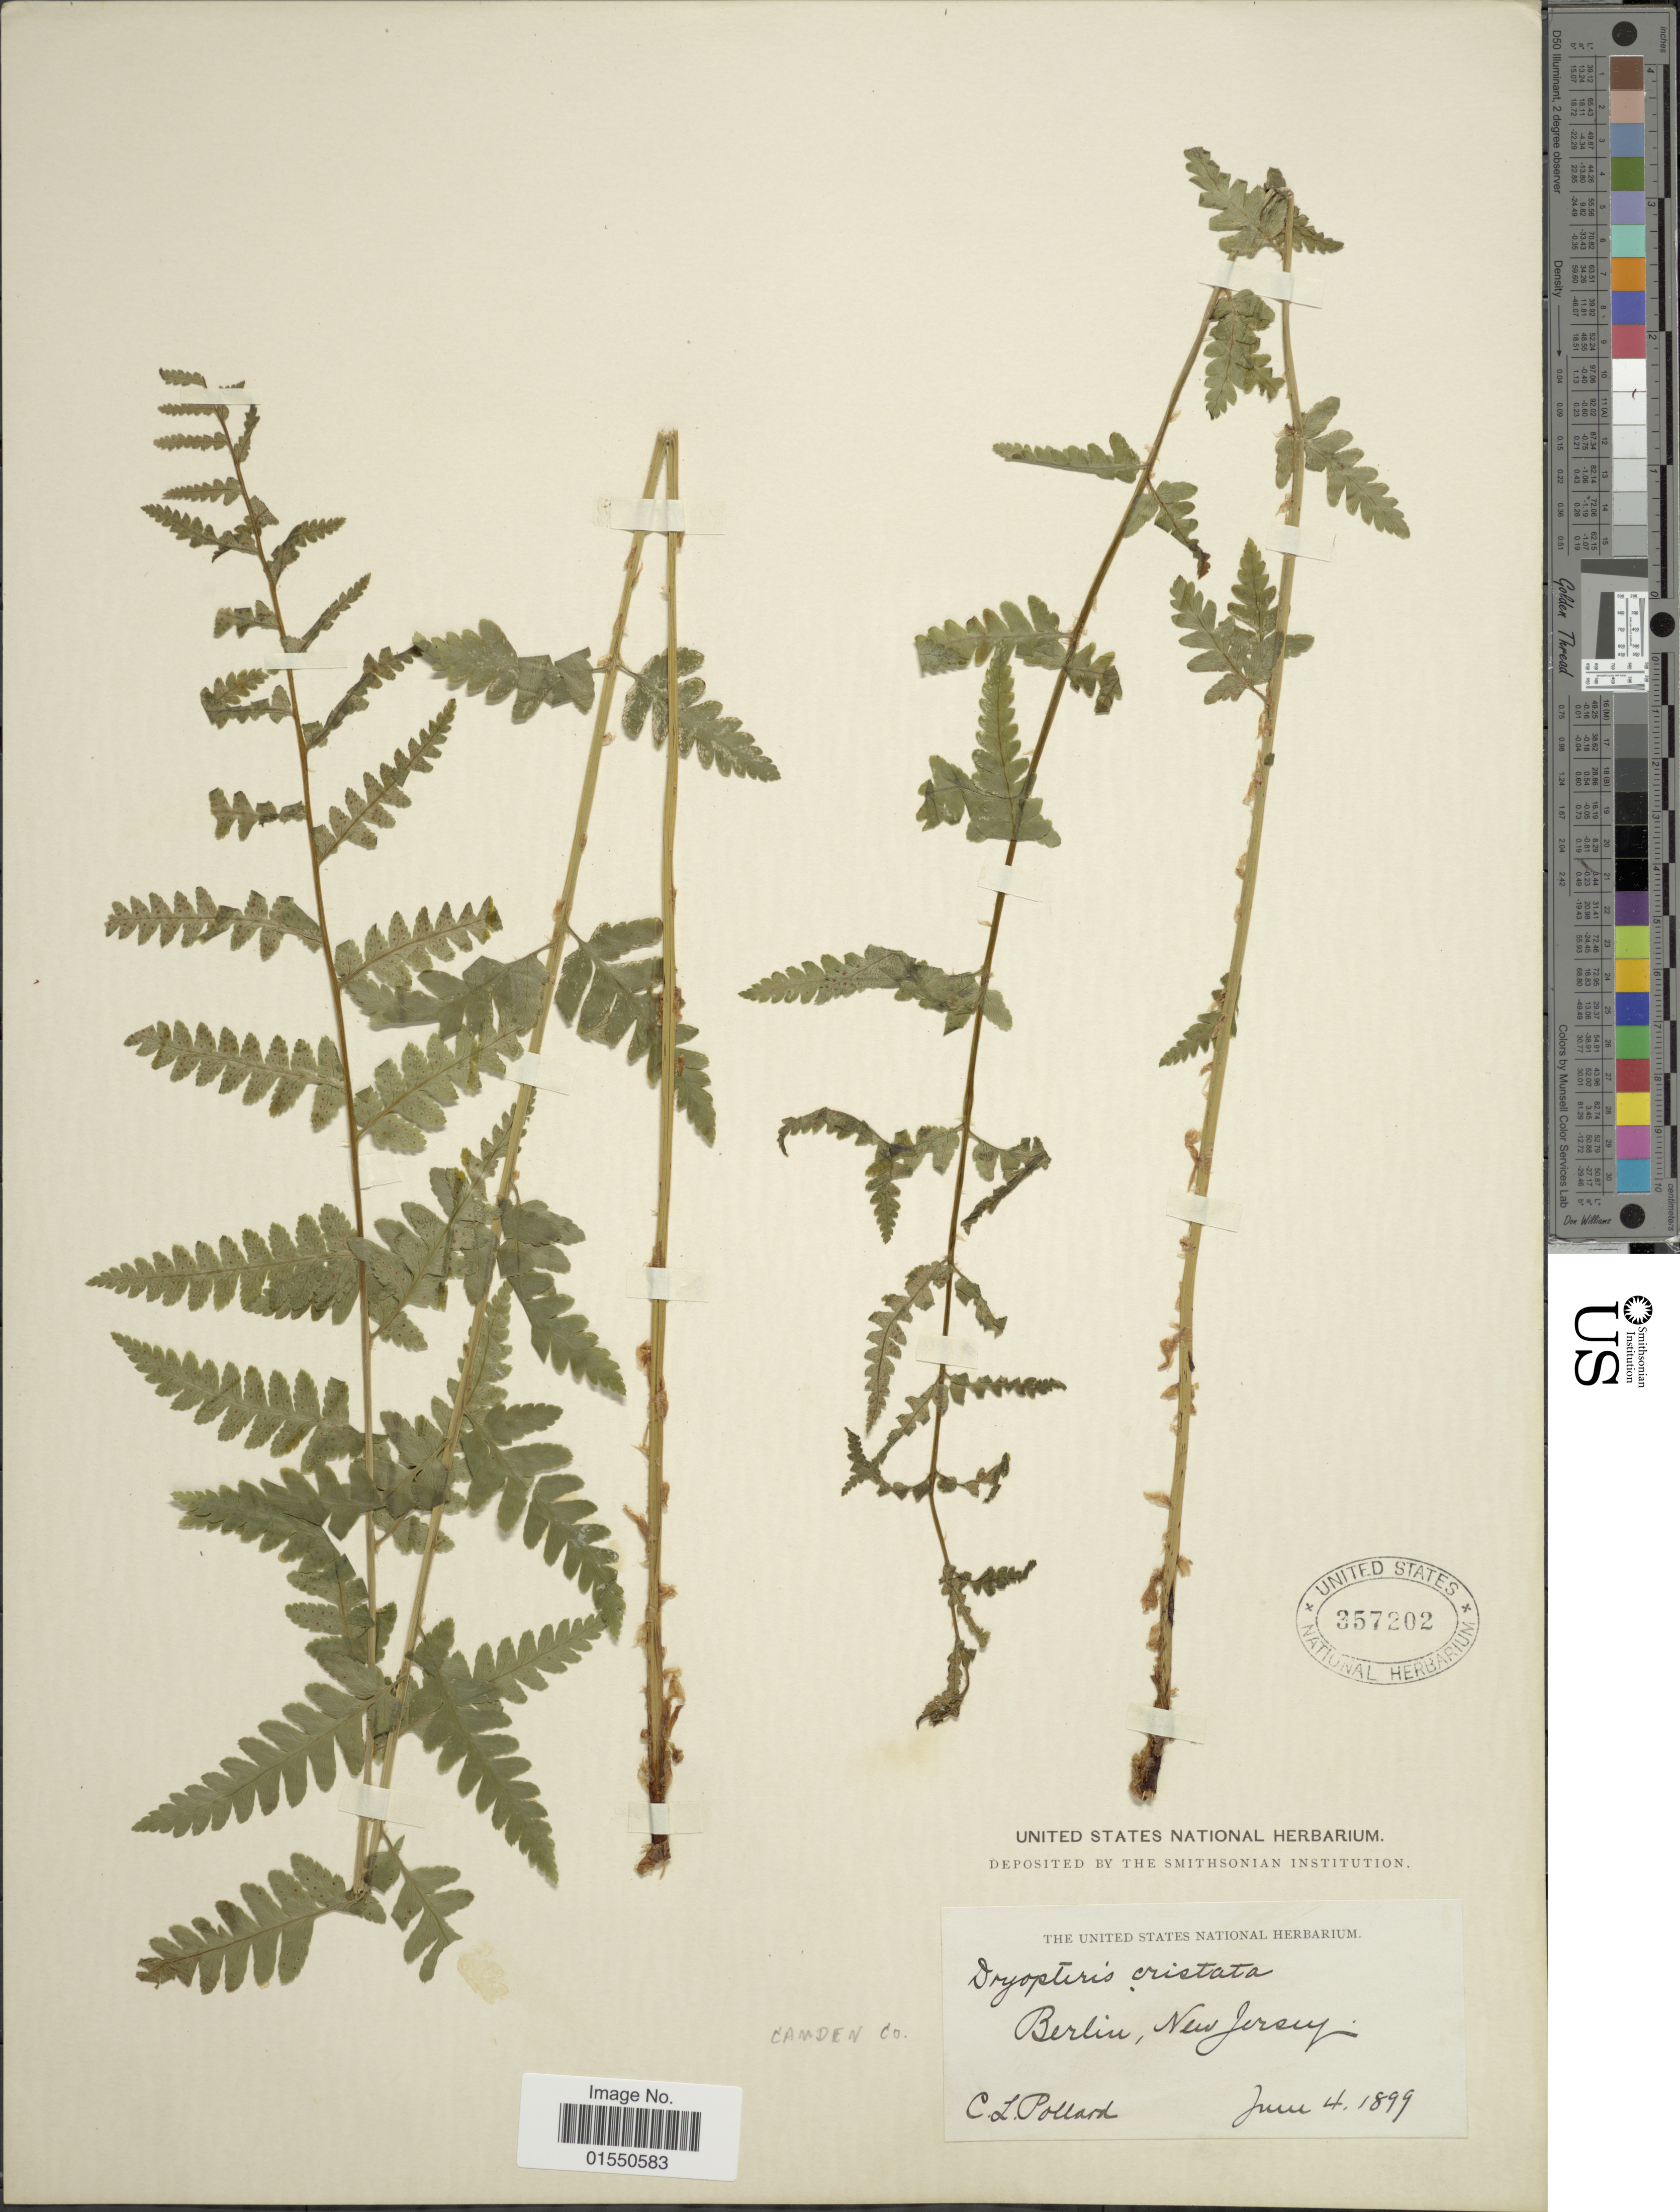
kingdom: Plantae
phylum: Tracheophyta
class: Polypodiopsida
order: Polypodiales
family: Dryopteridaceae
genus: Dryopteris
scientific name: Dryopteris cristata var. spinulosa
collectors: C. L. Pollard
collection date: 1899-06-04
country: United States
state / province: New Jersey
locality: Berlin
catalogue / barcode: US 357202